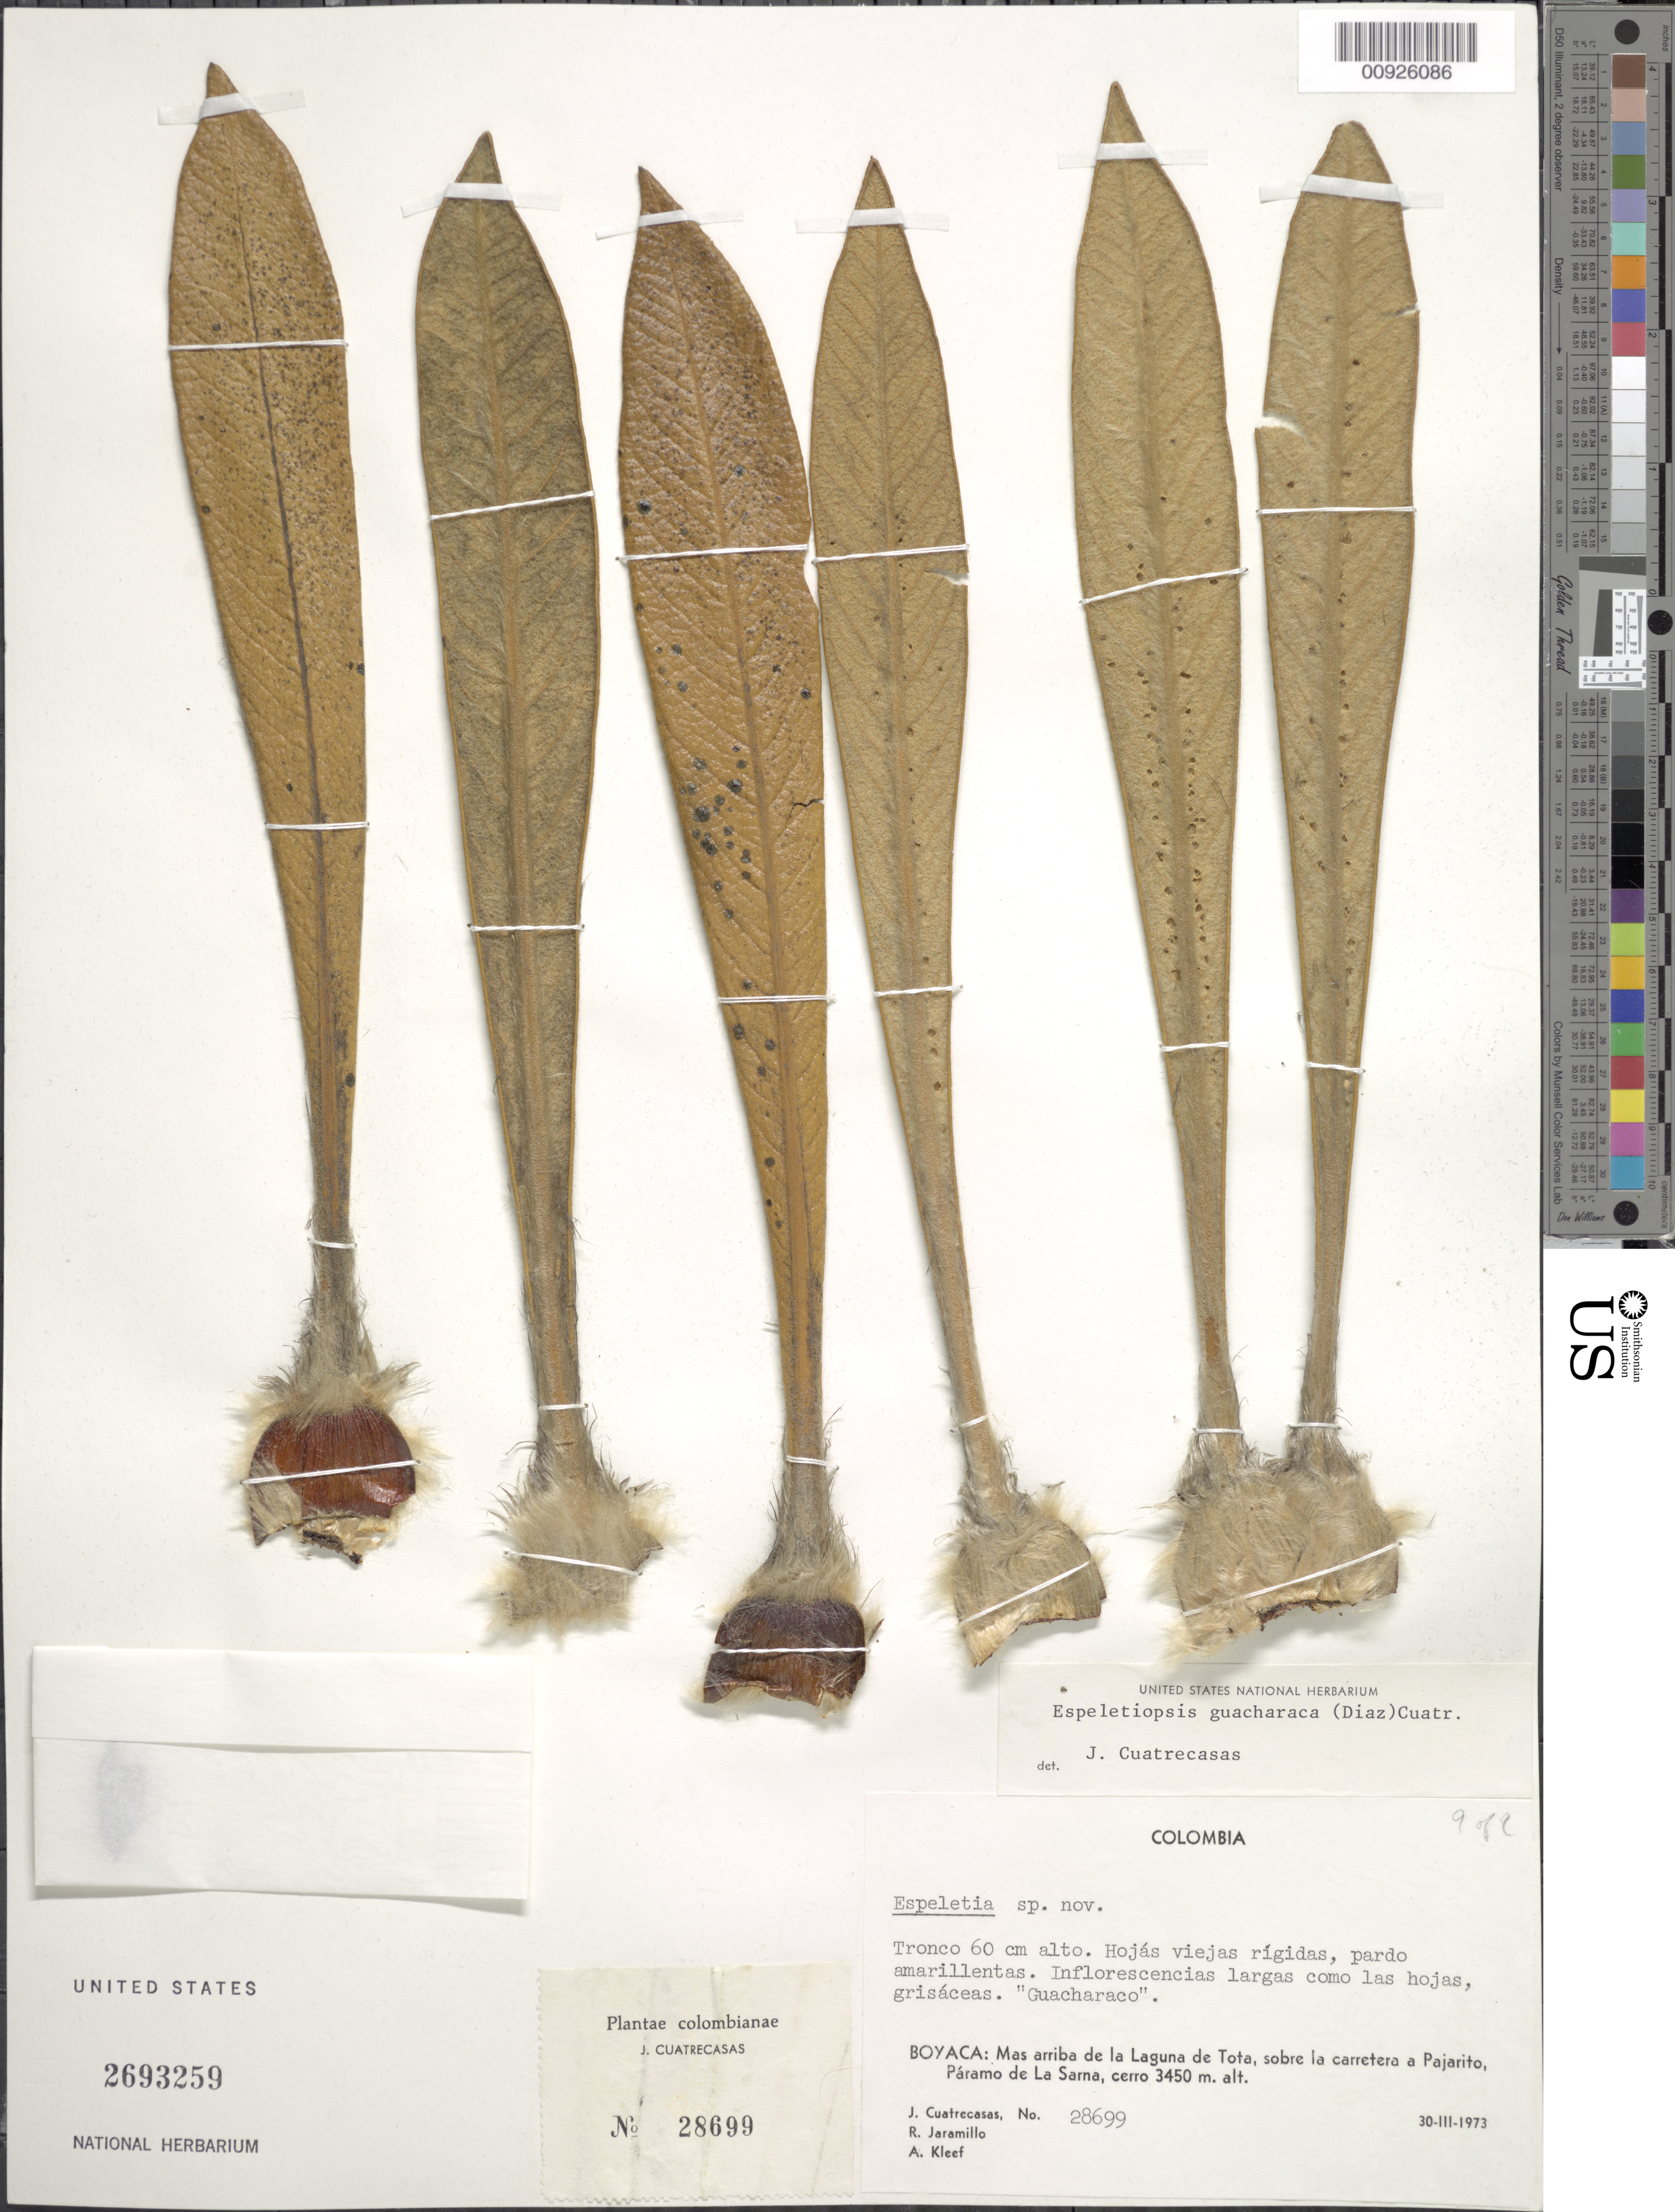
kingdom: Plantae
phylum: Tracheophyta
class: Magnoliopsida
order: Asterales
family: Asteraceae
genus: Espeletiopsis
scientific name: Espeletiopsis jimenez-quesadae var. guacharaca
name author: (S. Díaz) Cuatrec.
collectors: J. Cuatrecasas, R. Jaramillo M. & A. Kleef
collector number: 28699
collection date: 1973-03-30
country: Colombia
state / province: Boyacá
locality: Boyacá: Mas arriba de la Laguna de Tota, sobre la carretera a Pajarito, Paramo de La Sarna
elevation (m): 3450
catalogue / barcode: US 2693259